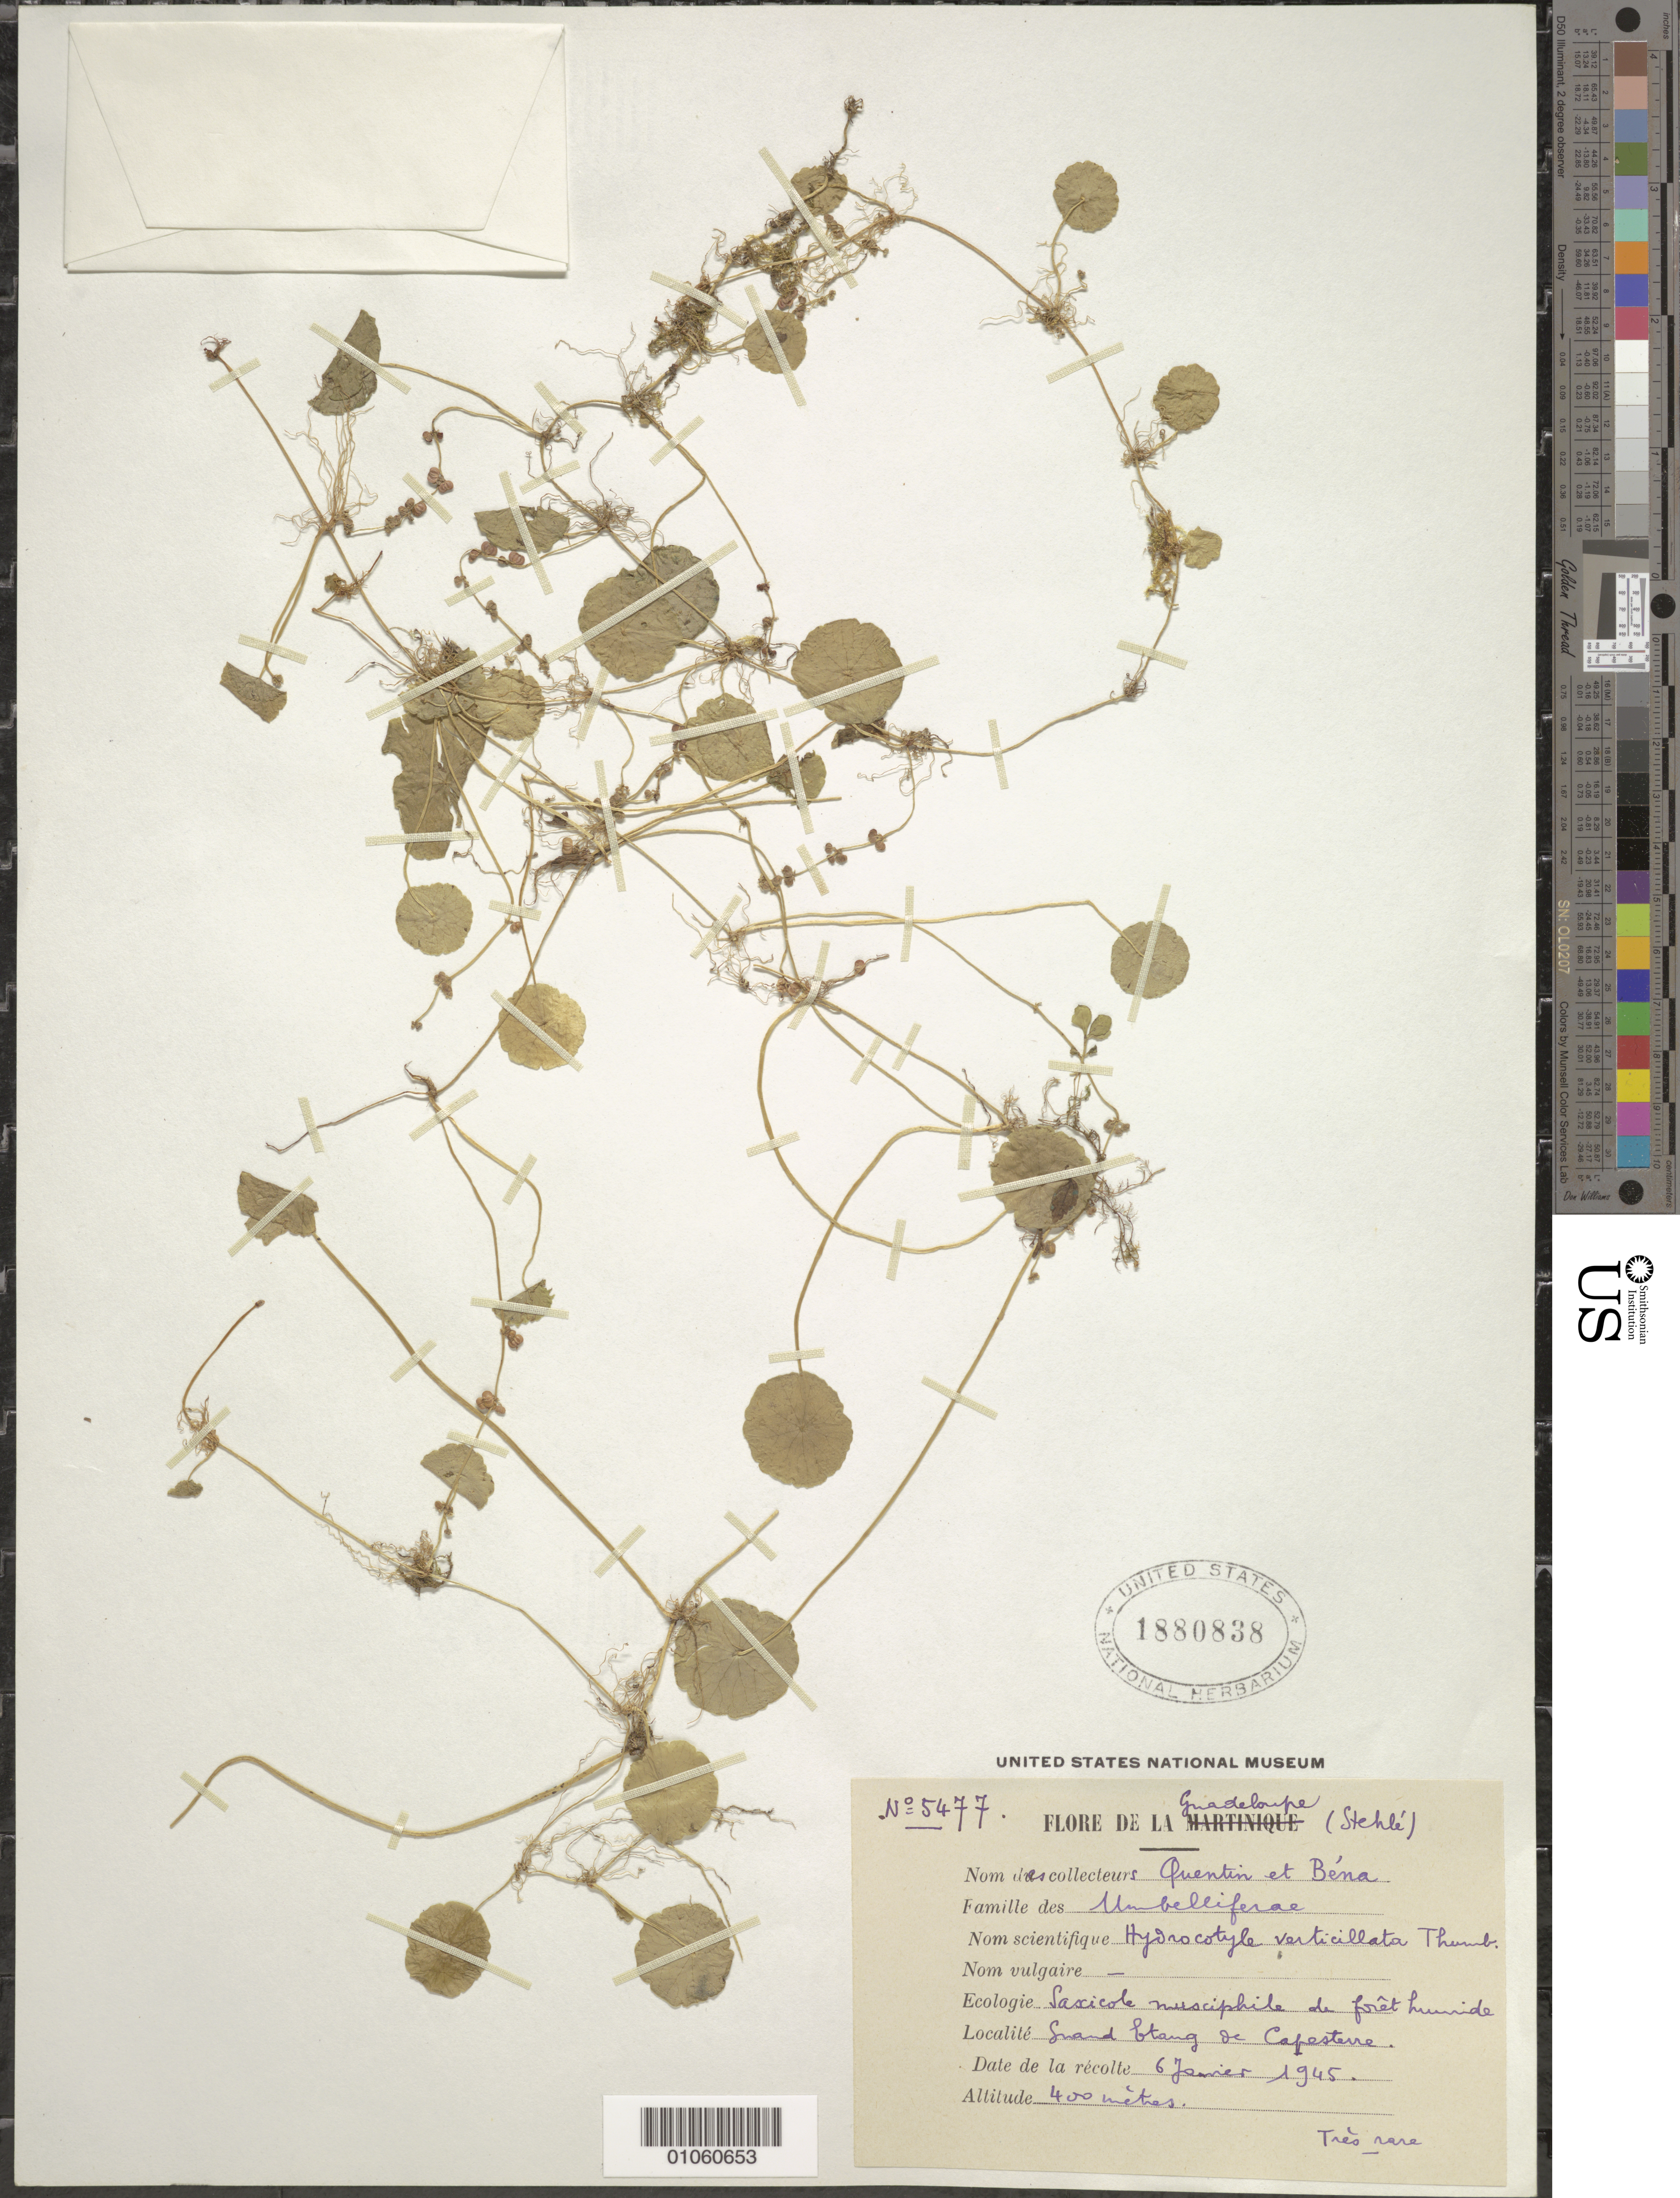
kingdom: Plantae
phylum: Tracheophyta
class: Magnoliopsida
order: Apiales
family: Araliaceae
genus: Hydrocotyle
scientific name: Hydrocotyle verticillata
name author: Thunb.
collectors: H. Stehlé, -. Quentin & -. Béna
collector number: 5477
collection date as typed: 06 Jan 1945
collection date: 1945-01-06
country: Guadeloupe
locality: Grand Etang de Capesterre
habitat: Forêt humide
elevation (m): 400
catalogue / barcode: US 1880838